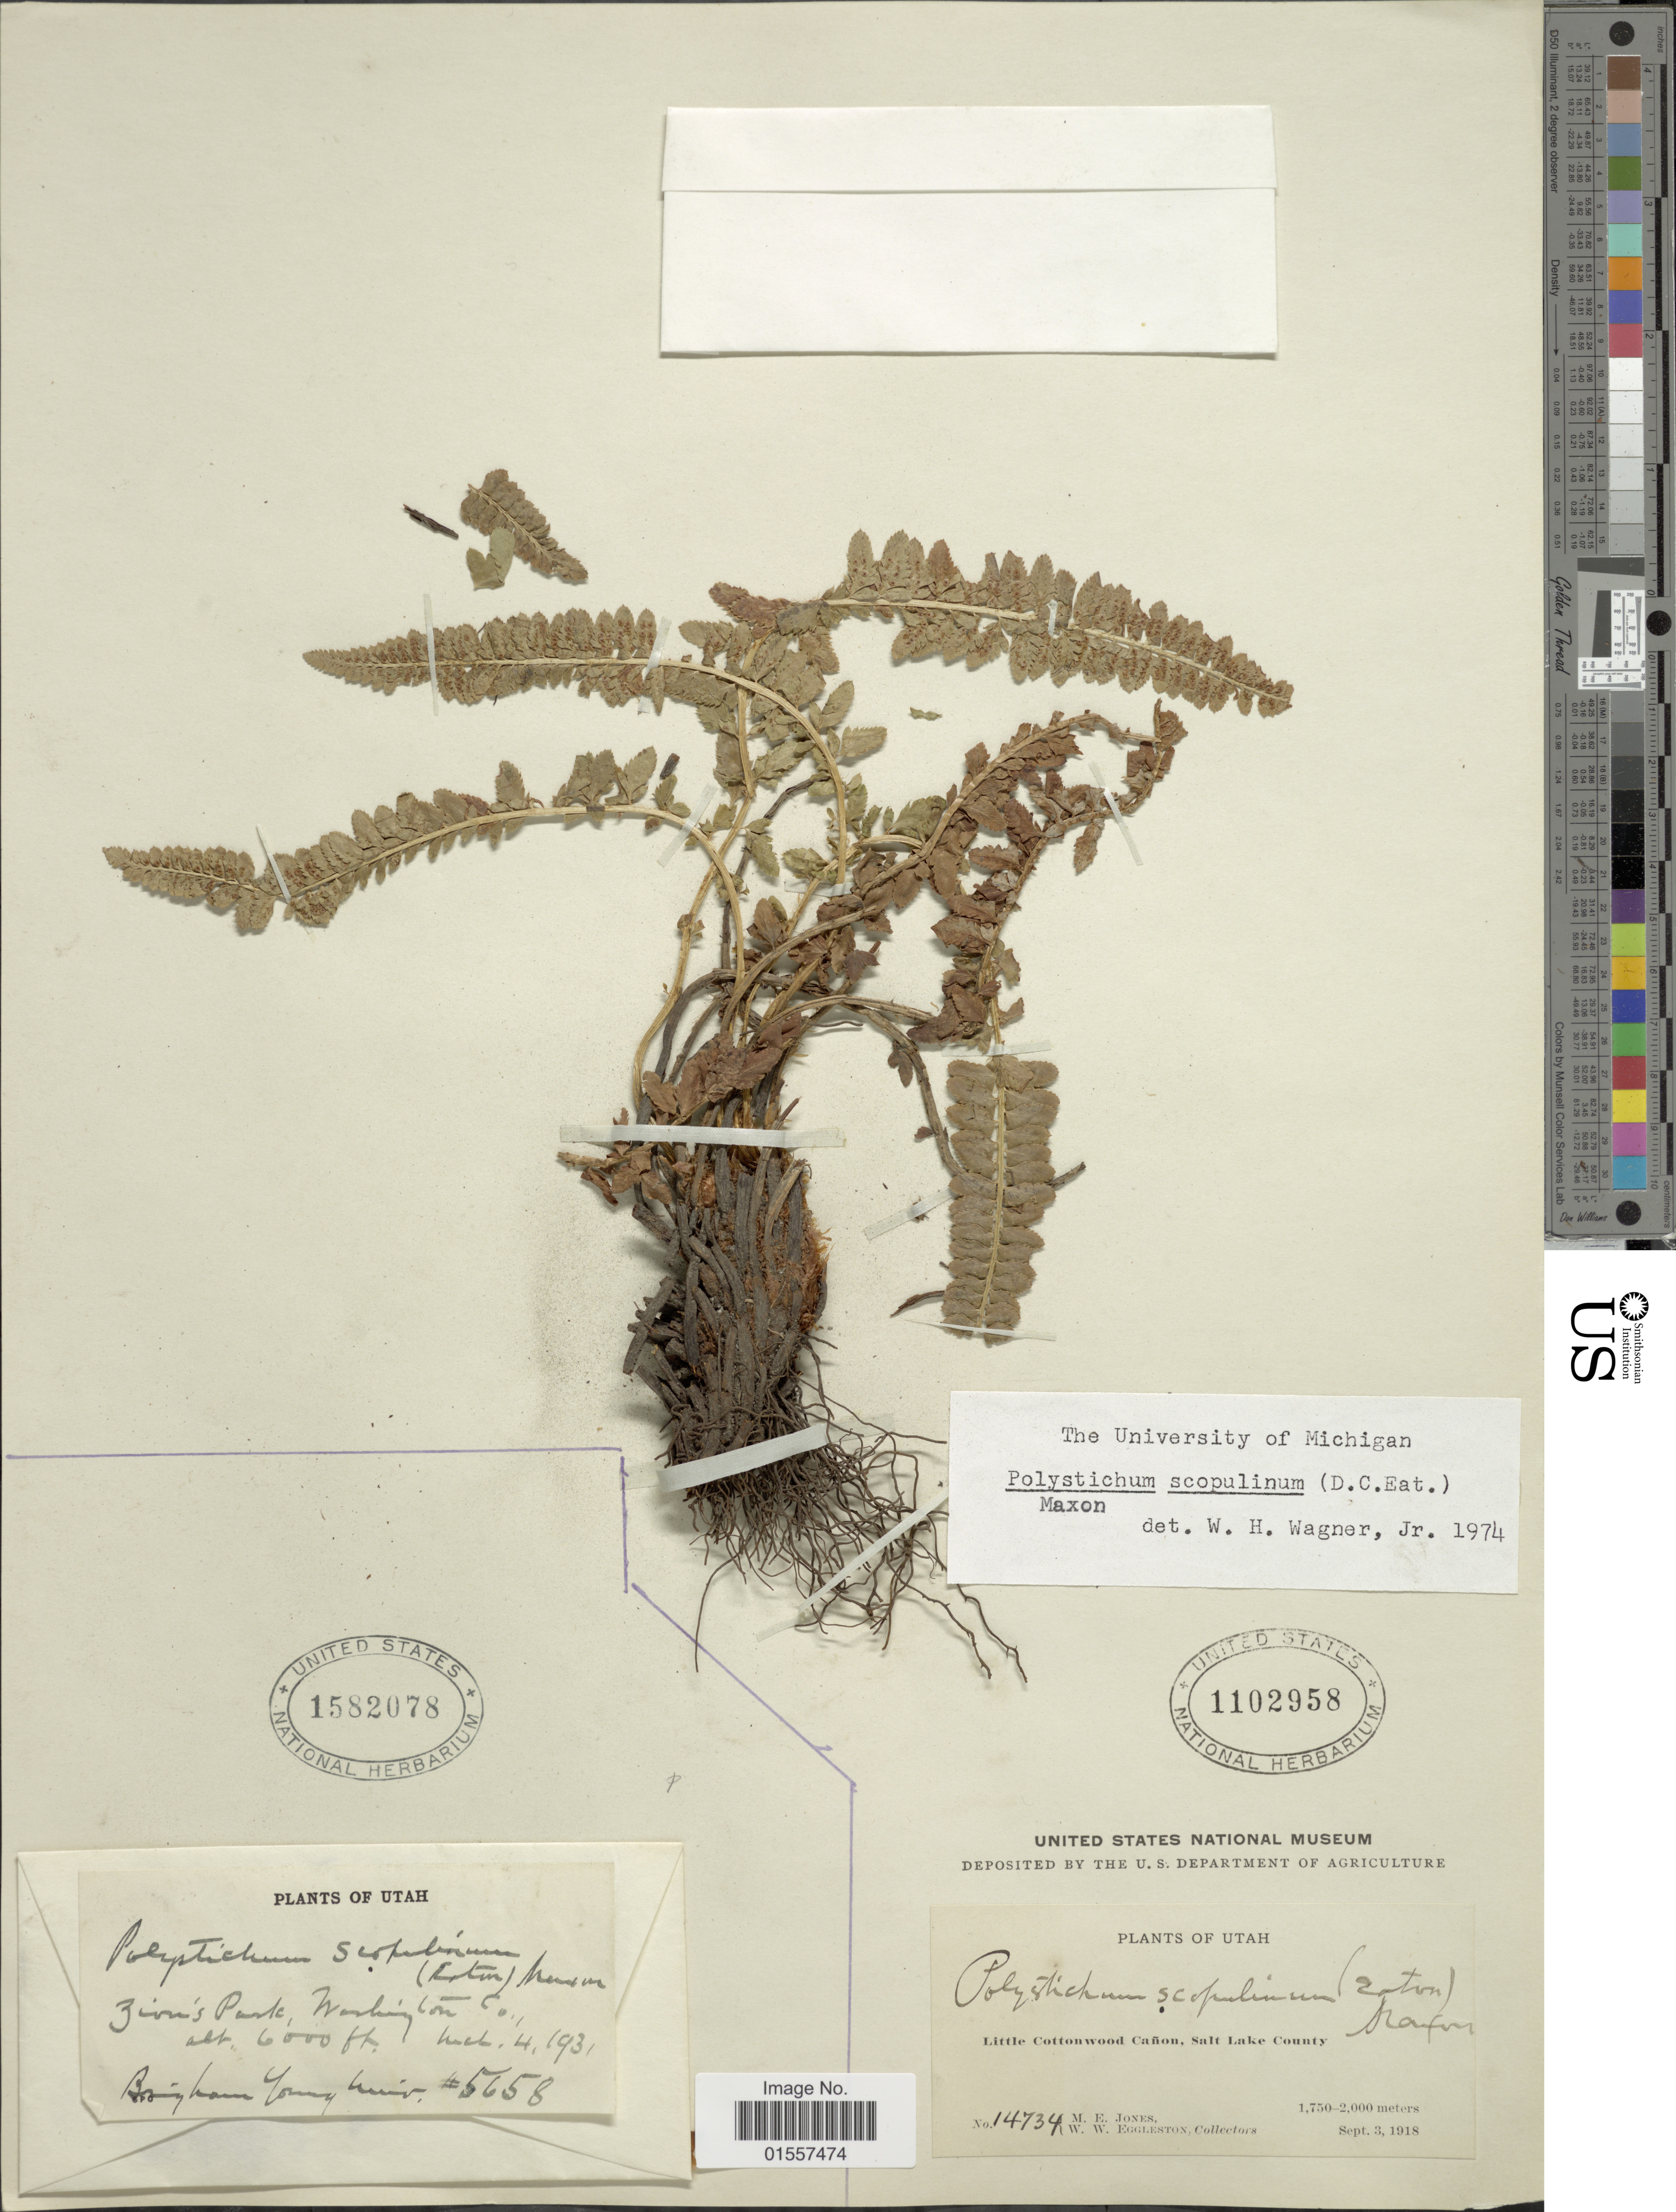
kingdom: Plantae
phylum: Tracheophyta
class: Polypodiopsida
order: Polypodiales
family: Dryopteridaceae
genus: Polystichum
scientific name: Polystichum scopulinum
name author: (D.C. Eaton) Maxon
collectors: M. E. Jones & W. W. Eggleston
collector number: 14734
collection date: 1918-09-03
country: United States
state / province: Utah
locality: Utah, Little Cottonwood Canon, Salt Lake County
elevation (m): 1750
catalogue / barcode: US 1102958-2